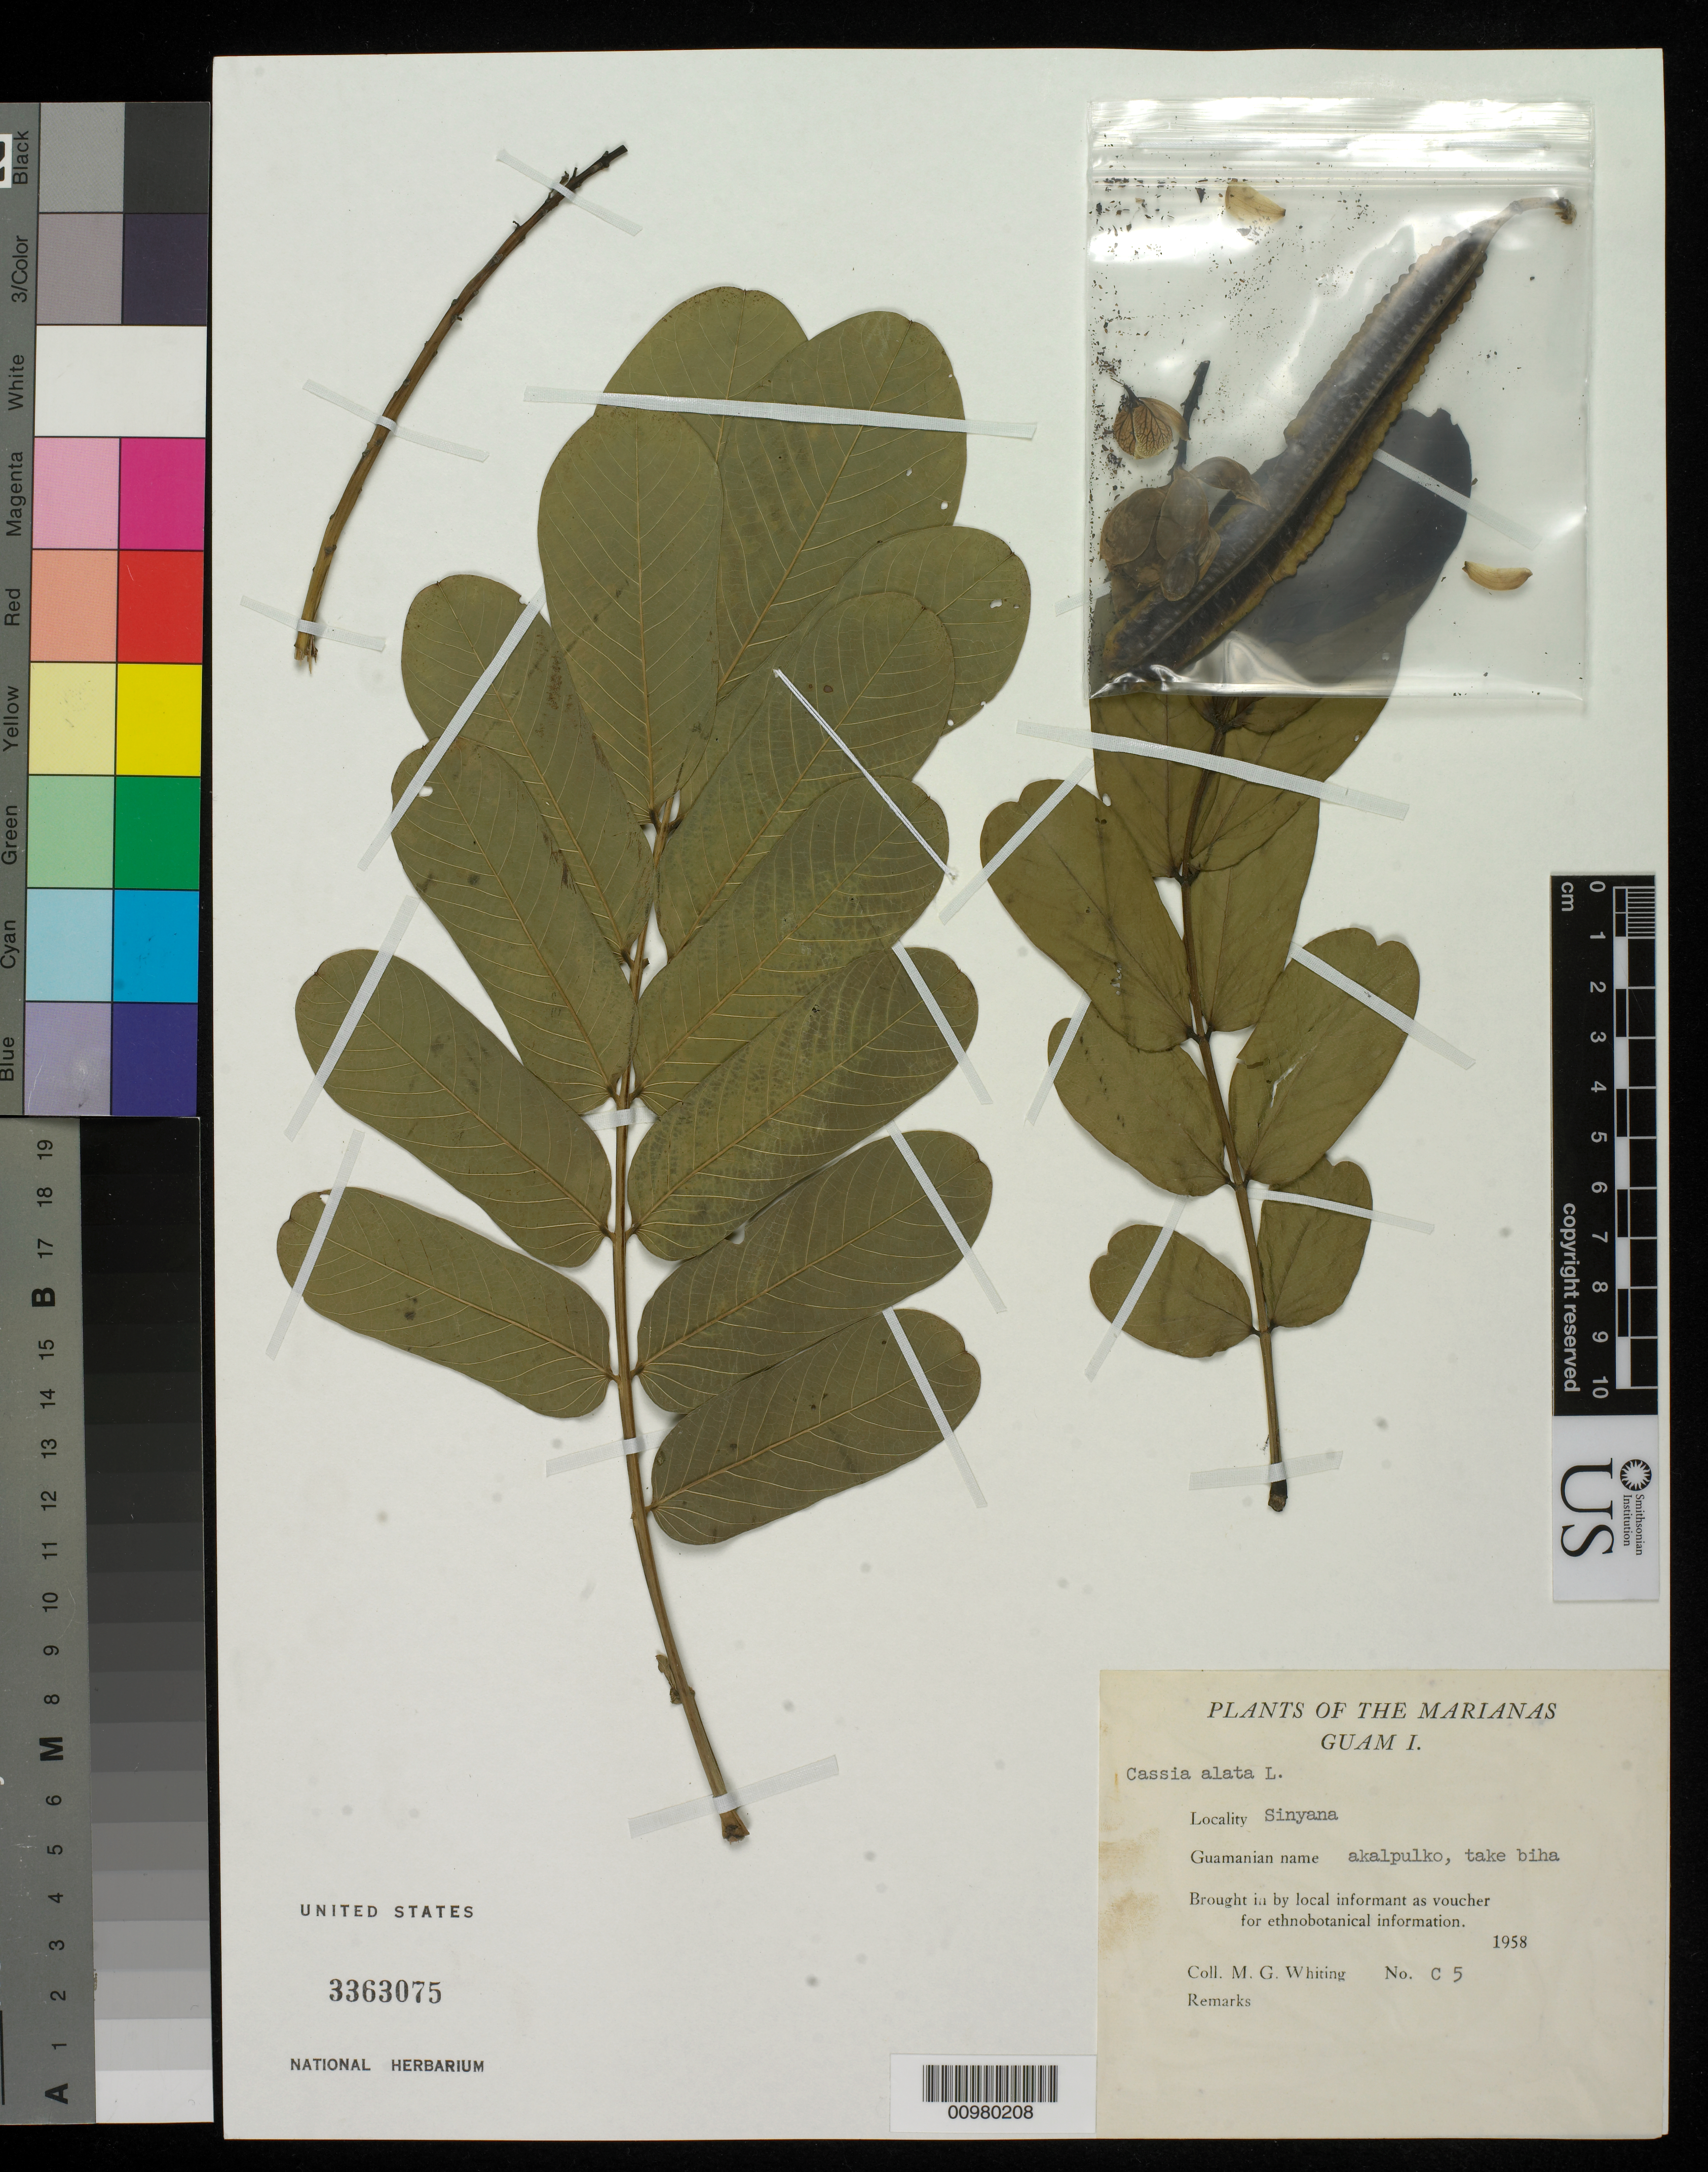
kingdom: Plantae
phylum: Tracheophyta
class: Magnoliopsida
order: Fabales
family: Fabaceae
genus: Senna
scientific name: Senna alata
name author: (L.) Roxb.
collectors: M. Whiting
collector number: C 5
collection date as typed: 1958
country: Guam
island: Guam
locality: Sinyana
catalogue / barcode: US 3363075